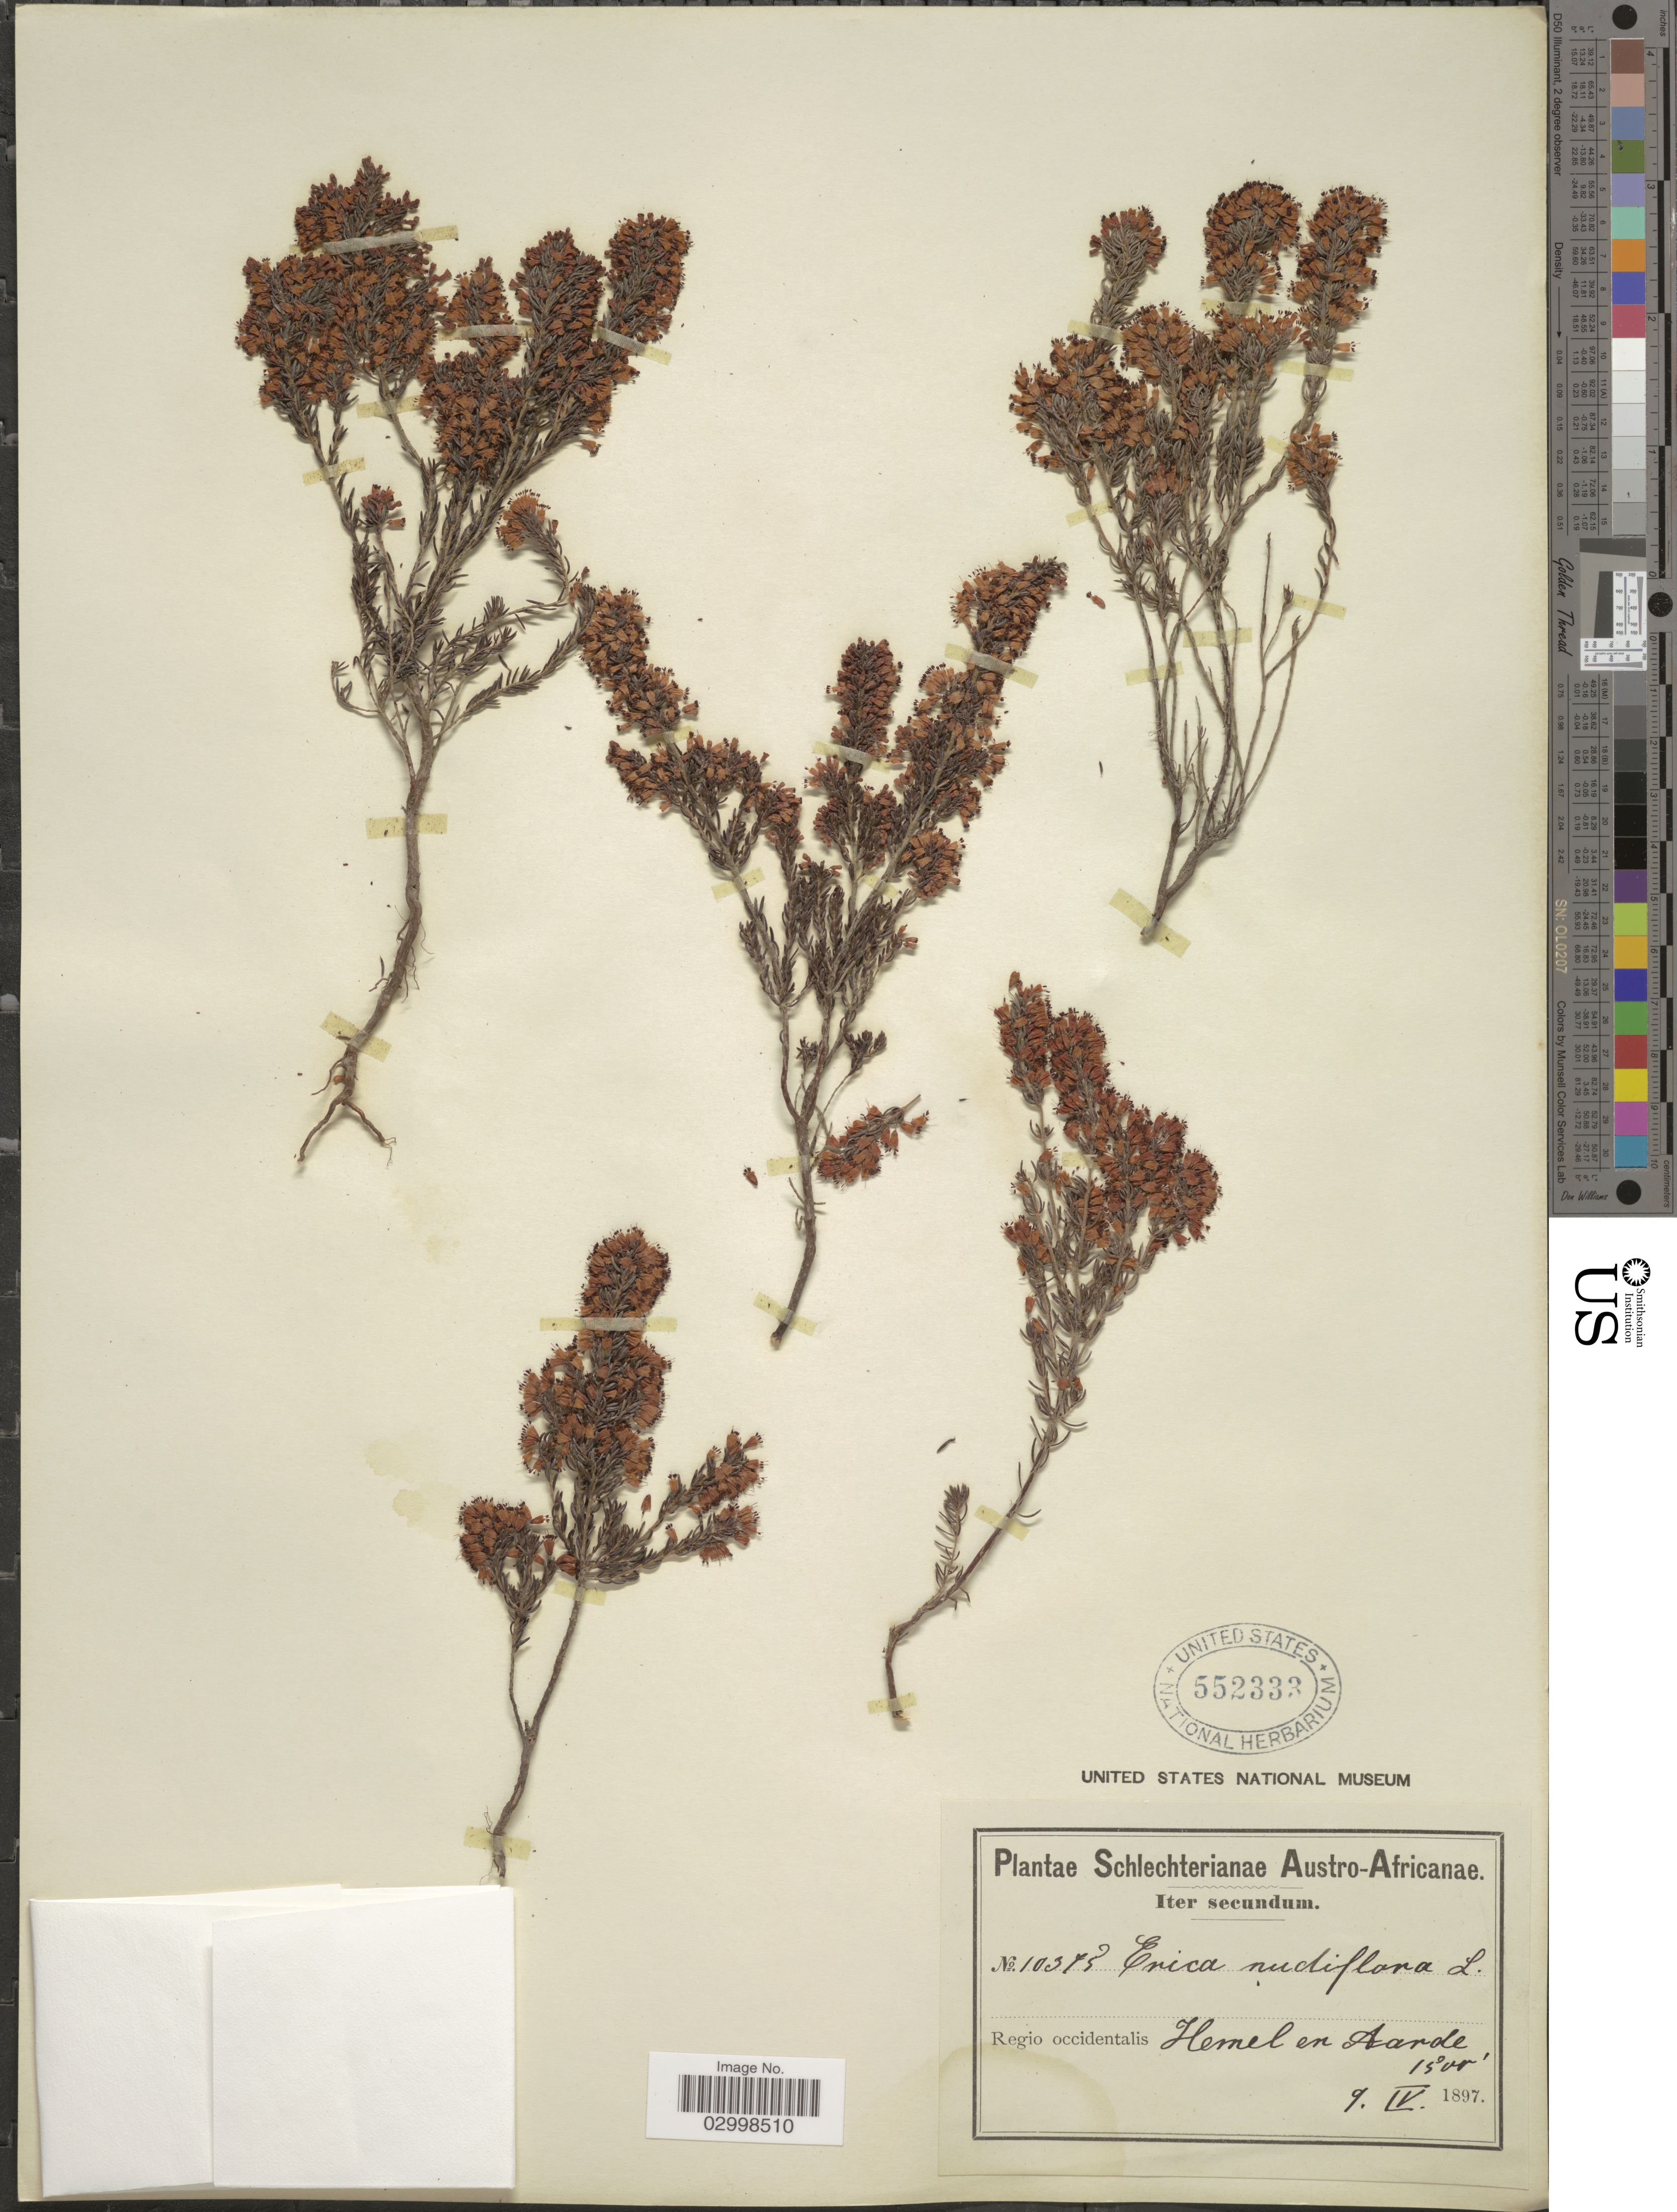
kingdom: Plantae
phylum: Tracheophyta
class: Magnoliopsida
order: Ericales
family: Ericaceae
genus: Erica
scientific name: Erica nudiflora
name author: L.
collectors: Schlechter, --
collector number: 10375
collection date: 1897-04-09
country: South Africa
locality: Austro-Africanae, Regio occidentalis, Hemel en Aarde.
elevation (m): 457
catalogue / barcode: US 552333